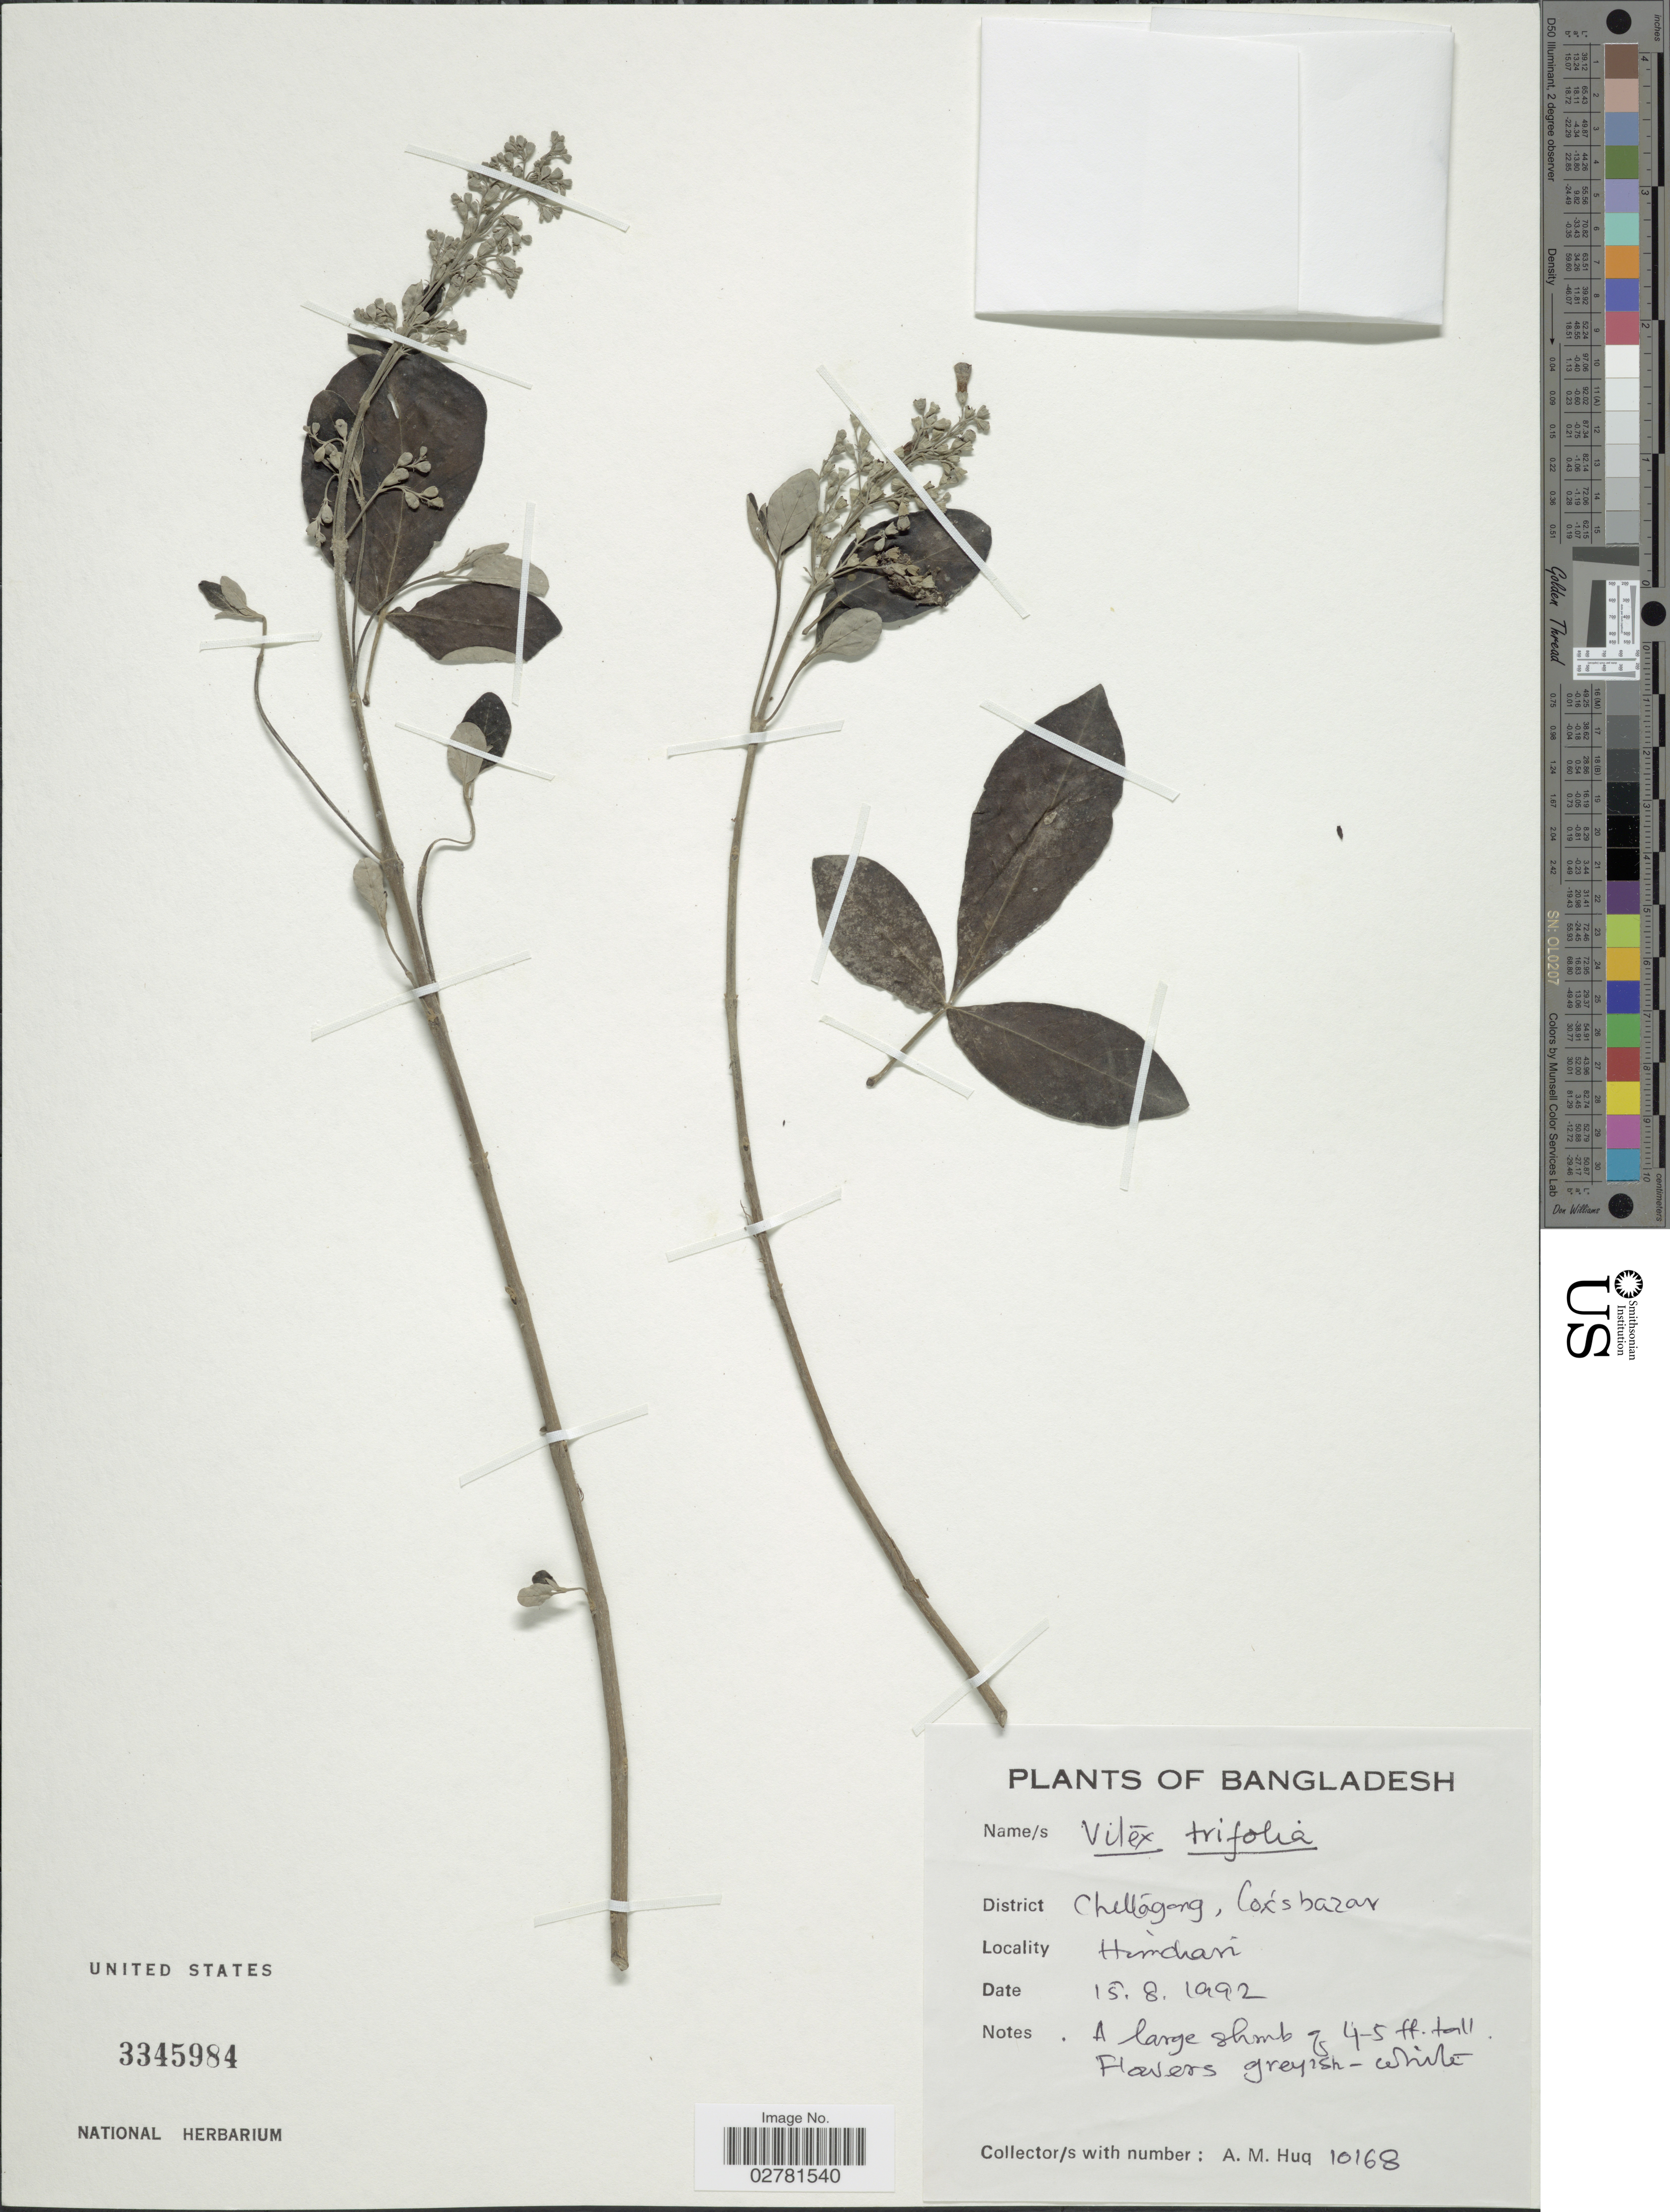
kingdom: Plantae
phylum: Tracheophyta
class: Magnoliopsida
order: Lamiales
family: Lamiaceae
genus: Vitex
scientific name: Vitex trifolia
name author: L.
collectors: A. M. Huq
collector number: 10168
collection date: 1992-08-15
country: Bangladesh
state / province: Chittagong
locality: Cox's bazar. Himdran [interpreted].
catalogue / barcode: US 3345984